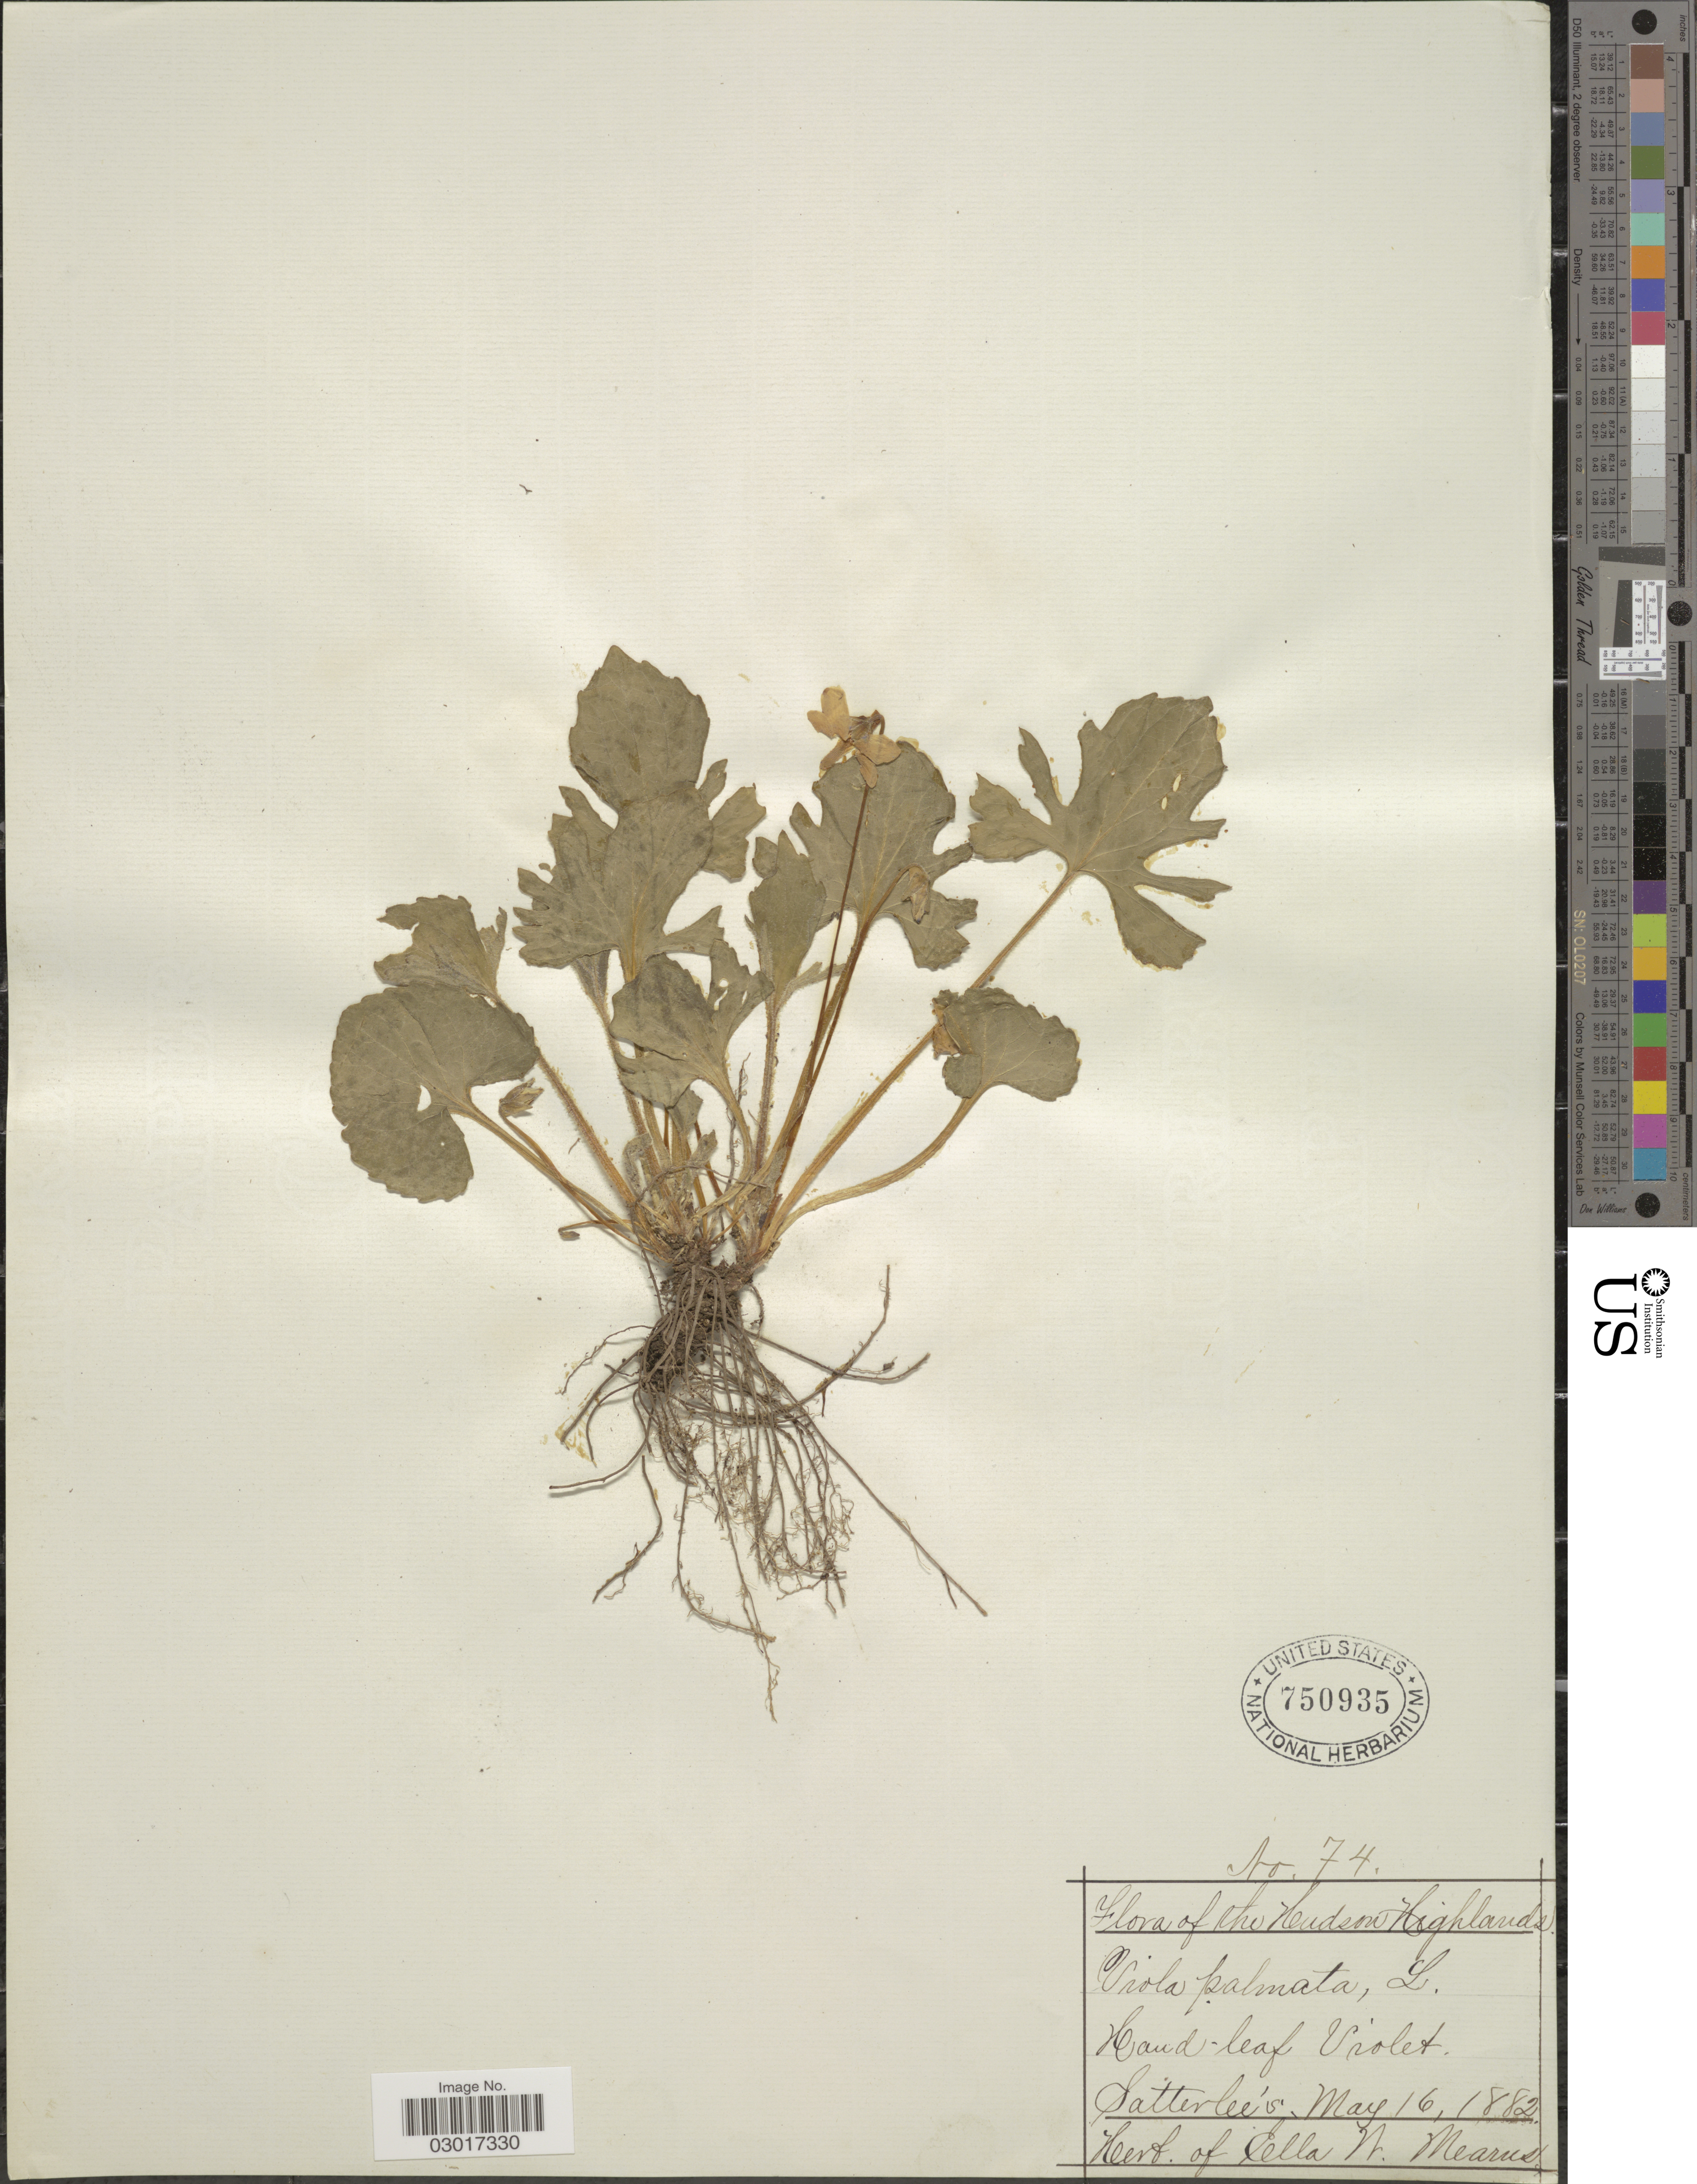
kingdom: Plantae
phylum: Tracheophyta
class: Magnoliopsida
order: Malpighiales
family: Violaceae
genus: Viola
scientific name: Viola triloba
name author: Schwein.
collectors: ex herb. Ella W. Mearns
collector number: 74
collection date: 1882-05-16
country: United States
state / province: New York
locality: The Hudson Highlands, Satterlee's.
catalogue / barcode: US 750935